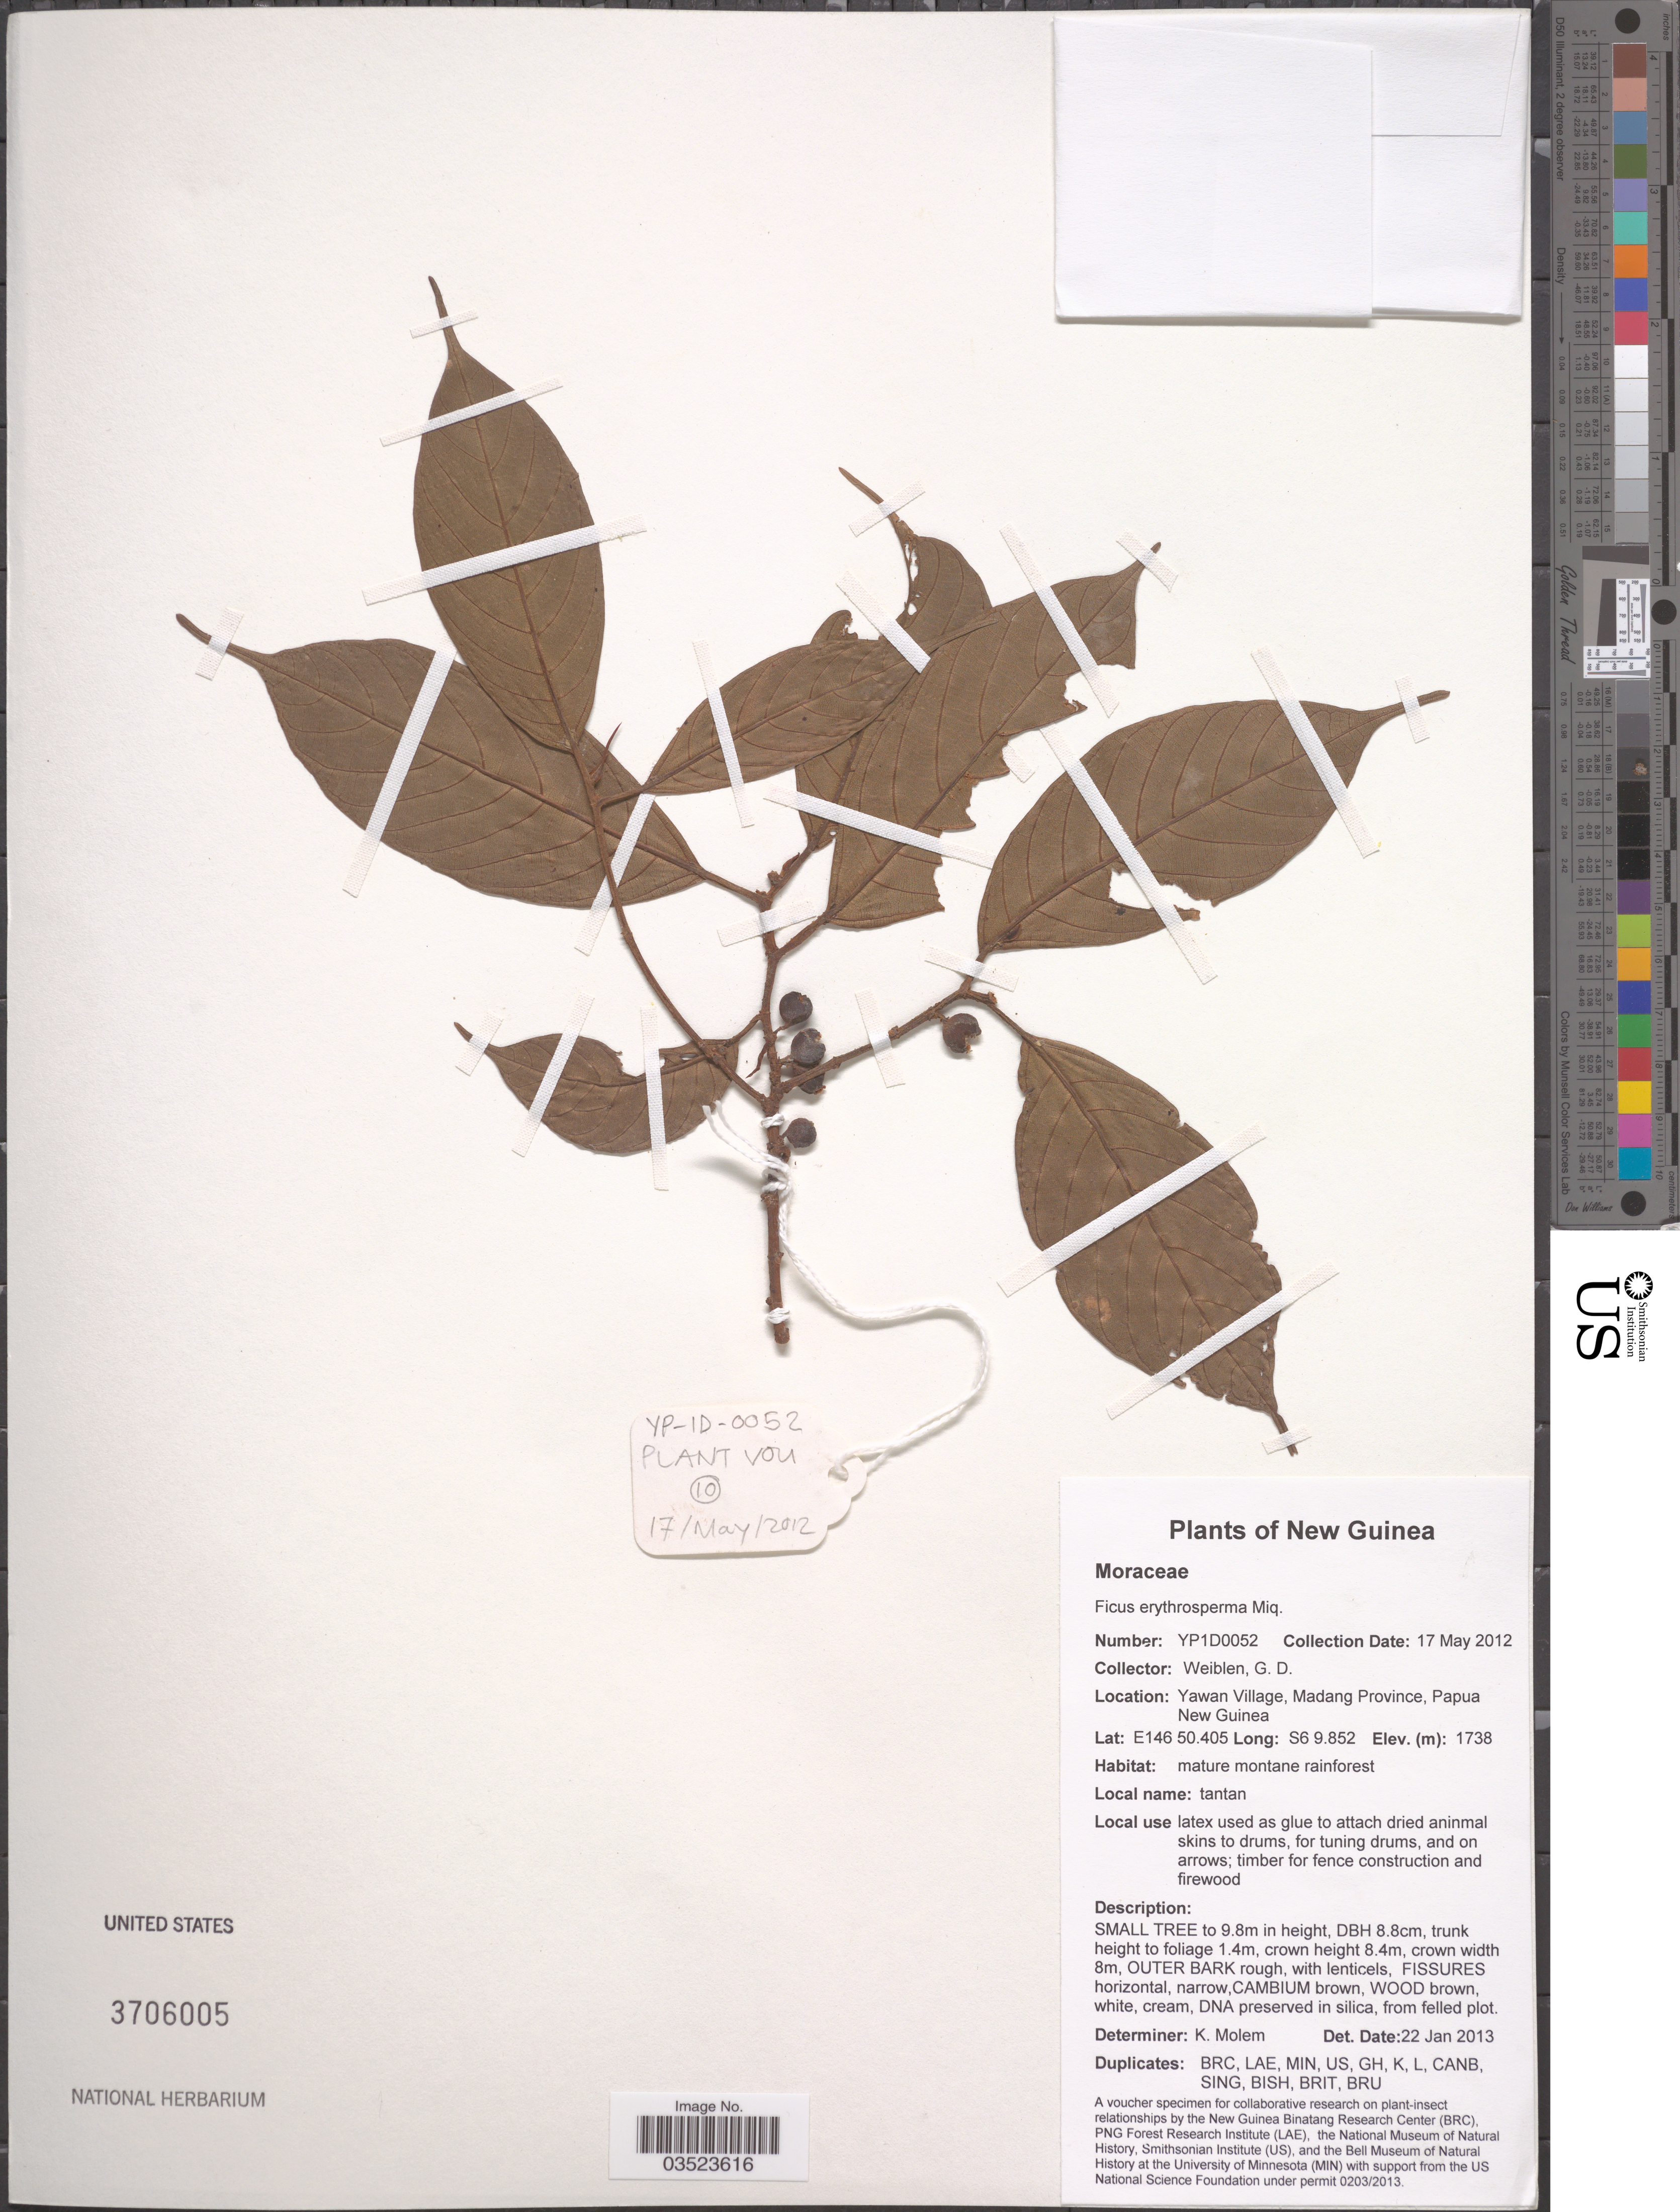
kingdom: Plantae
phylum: Tracheophyta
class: Magnoliopsida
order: Rosales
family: Moraceae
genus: Ficus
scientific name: Ficus erythrosperma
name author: Miq.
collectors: G. D. Weiblen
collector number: YP1D0052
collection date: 2012-05-17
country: Papua New Guinea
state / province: Madang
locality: New Guinea. Yawan Village, Madang Province.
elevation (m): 1738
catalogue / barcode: US 3706005